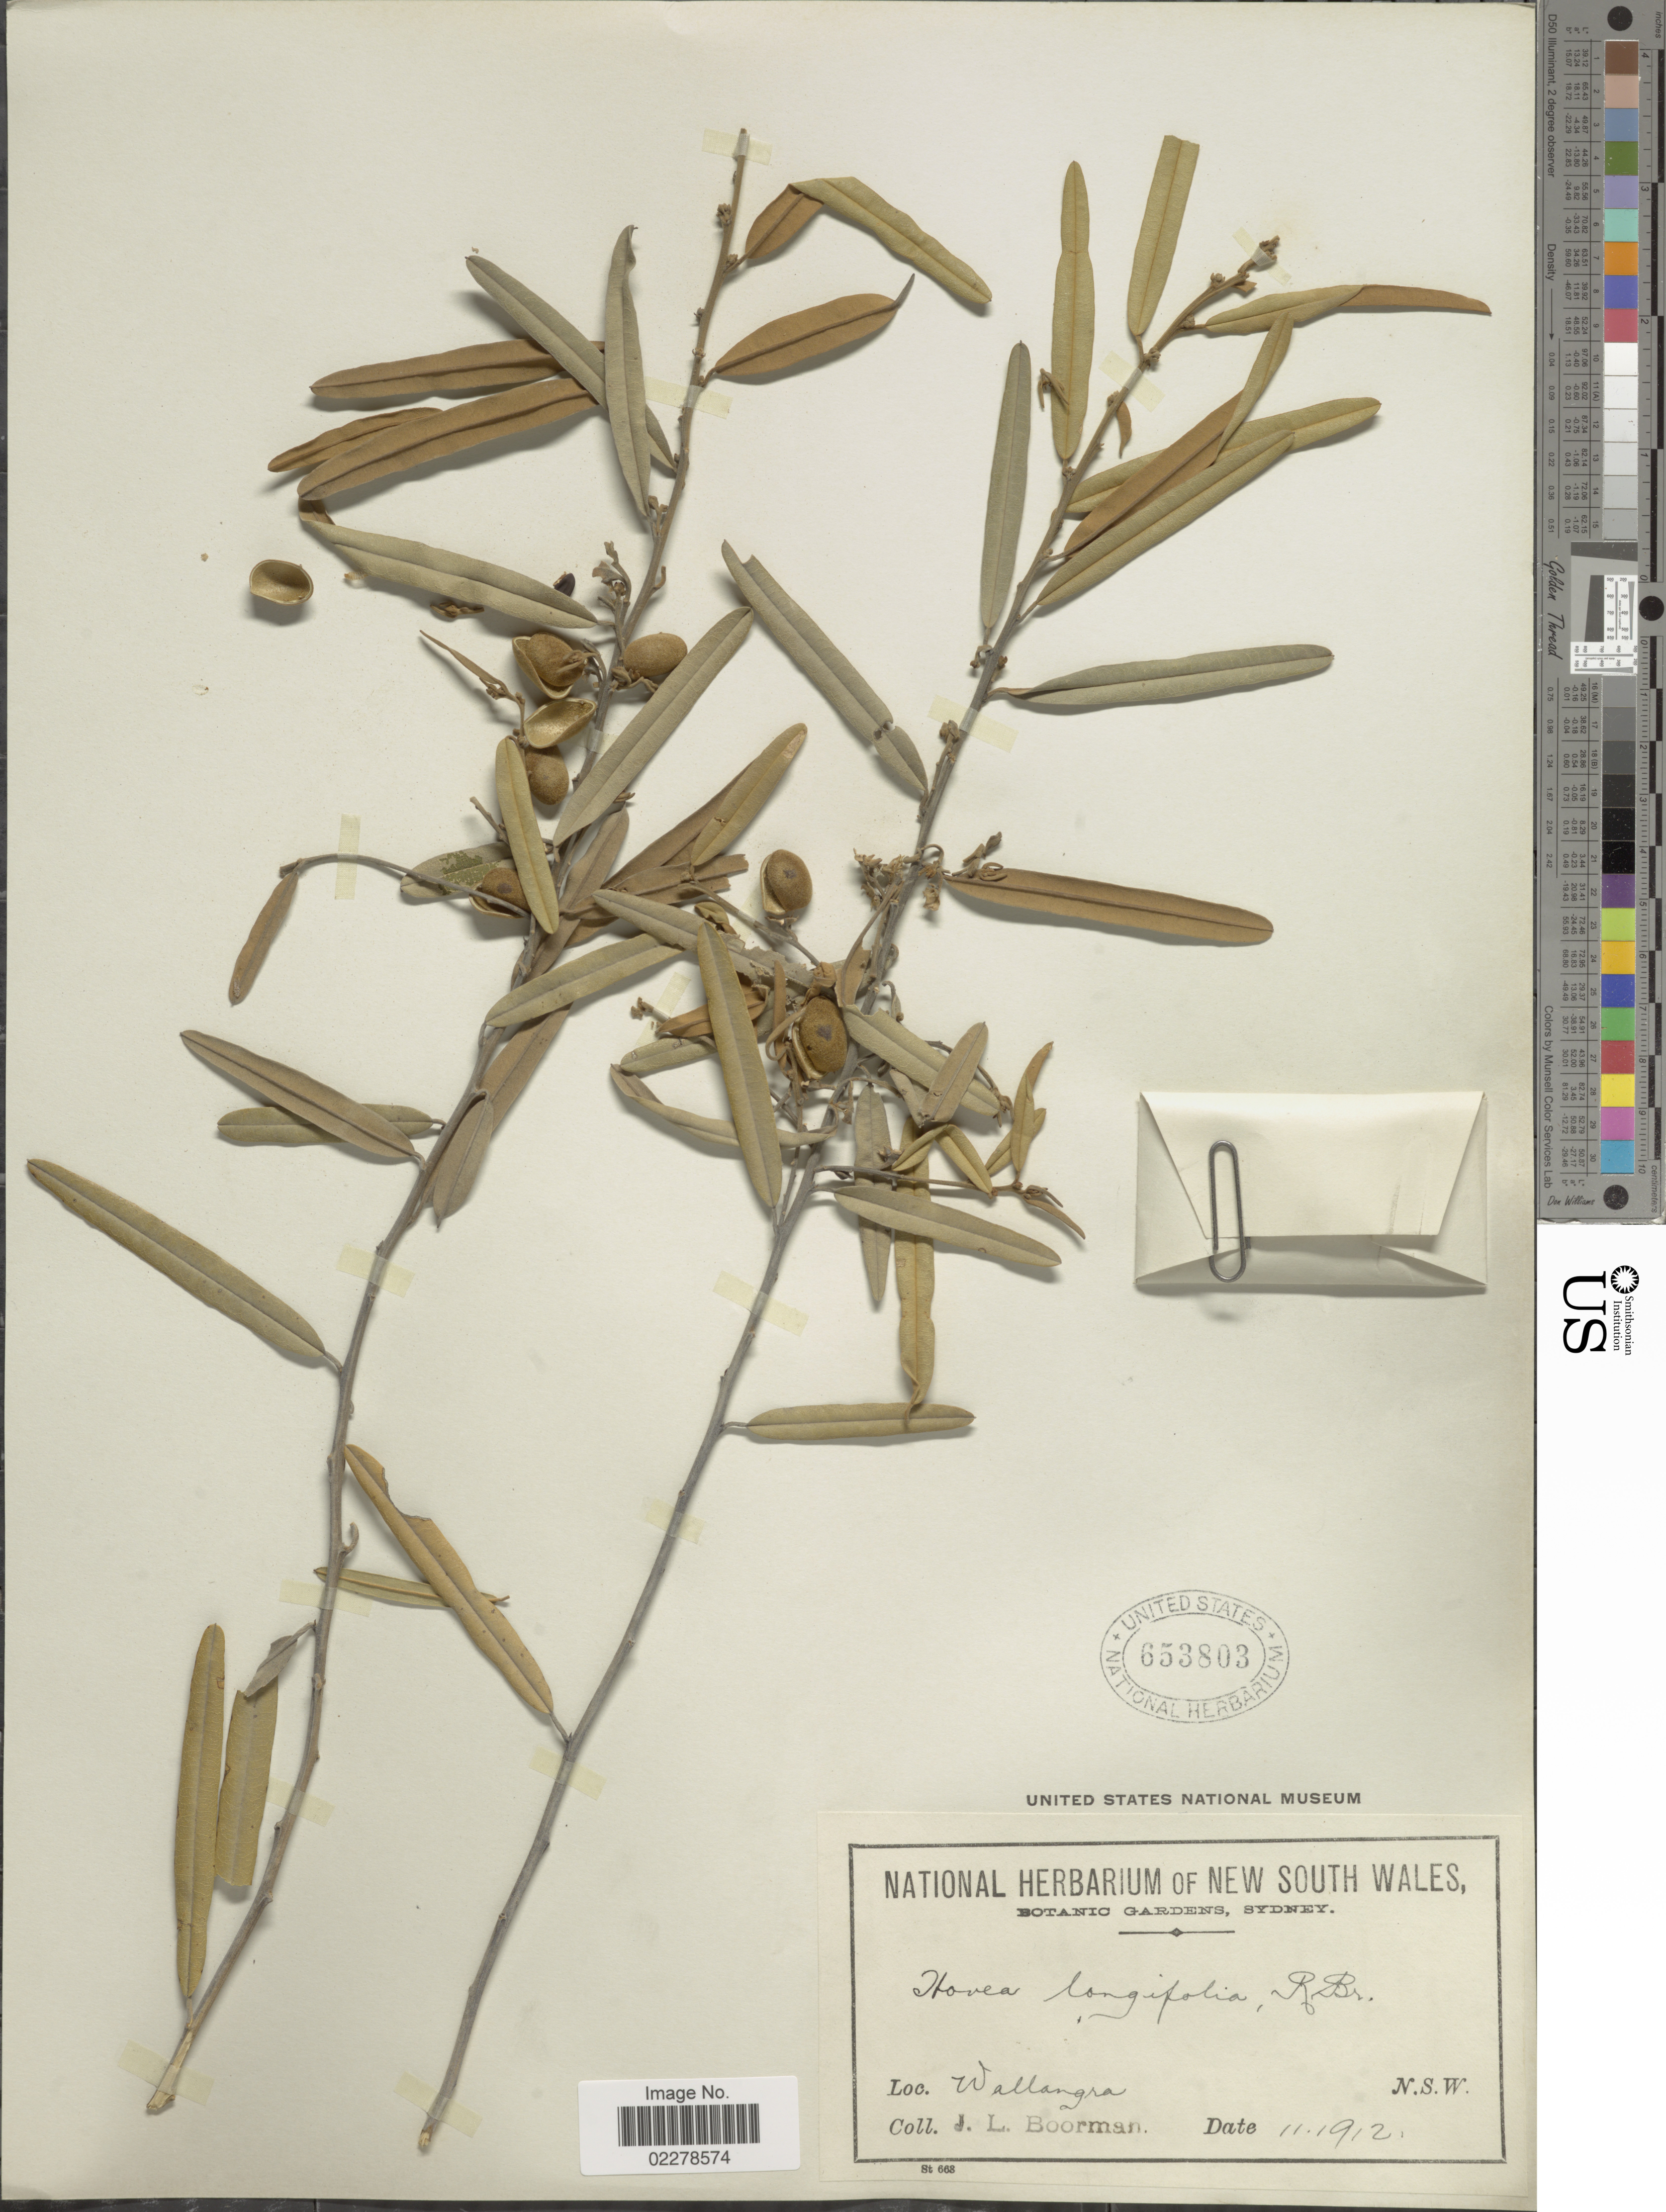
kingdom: Plantae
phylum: Tracheophyta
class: Magnoliopsida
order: Fabales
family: Fabaceae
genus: Hovea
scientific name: Hovea longifolia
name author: R. Br.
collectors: J. Boorman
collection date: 1912-11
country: Australia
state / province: New South Wales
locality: Wallangra. N.S.W.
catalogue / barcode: US 653803